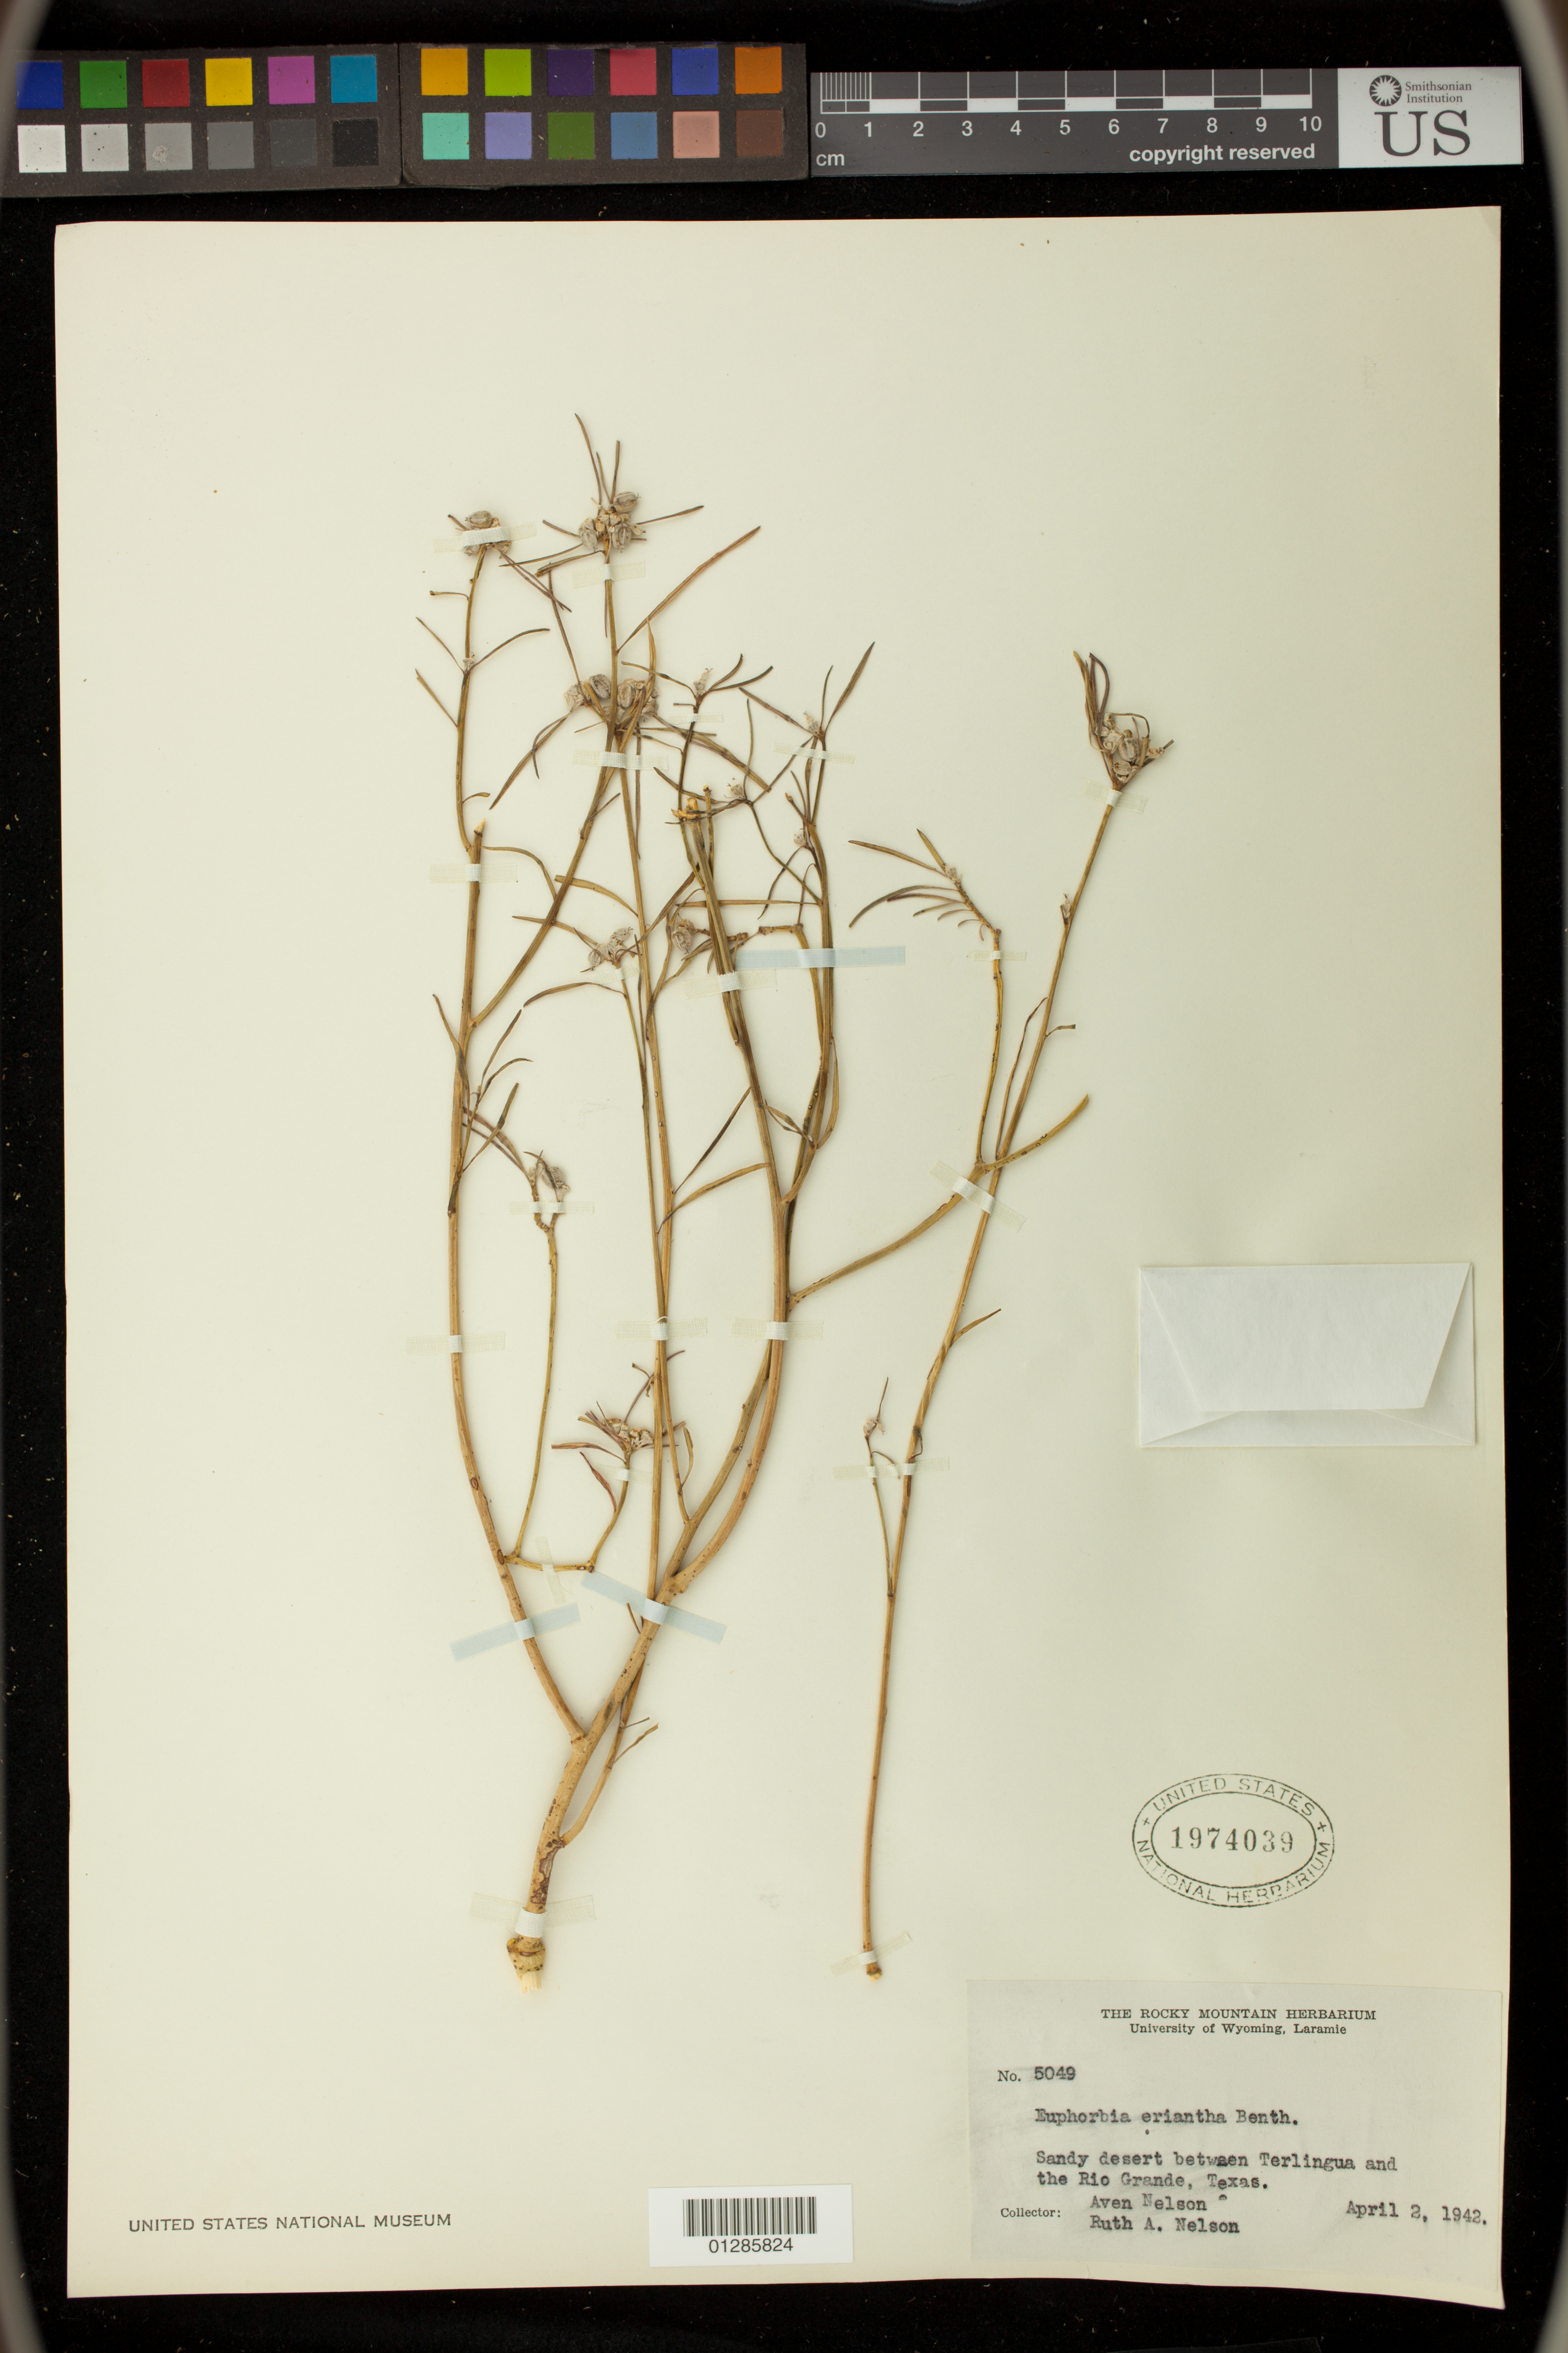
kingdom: Plantae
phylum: Tracheophyta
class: Magnoliopsida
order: Malpighiales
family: Euphorbiaceae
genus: Euphorbia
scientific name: Euphorbia eriantha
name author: Benth.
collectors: A. Nelson & R. A. Nelson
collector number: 5049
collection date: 1942-04-02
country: United States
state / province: Texas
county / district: Brewster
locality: Between Terlingua and the Rio Grande.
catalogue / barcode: US 1974039